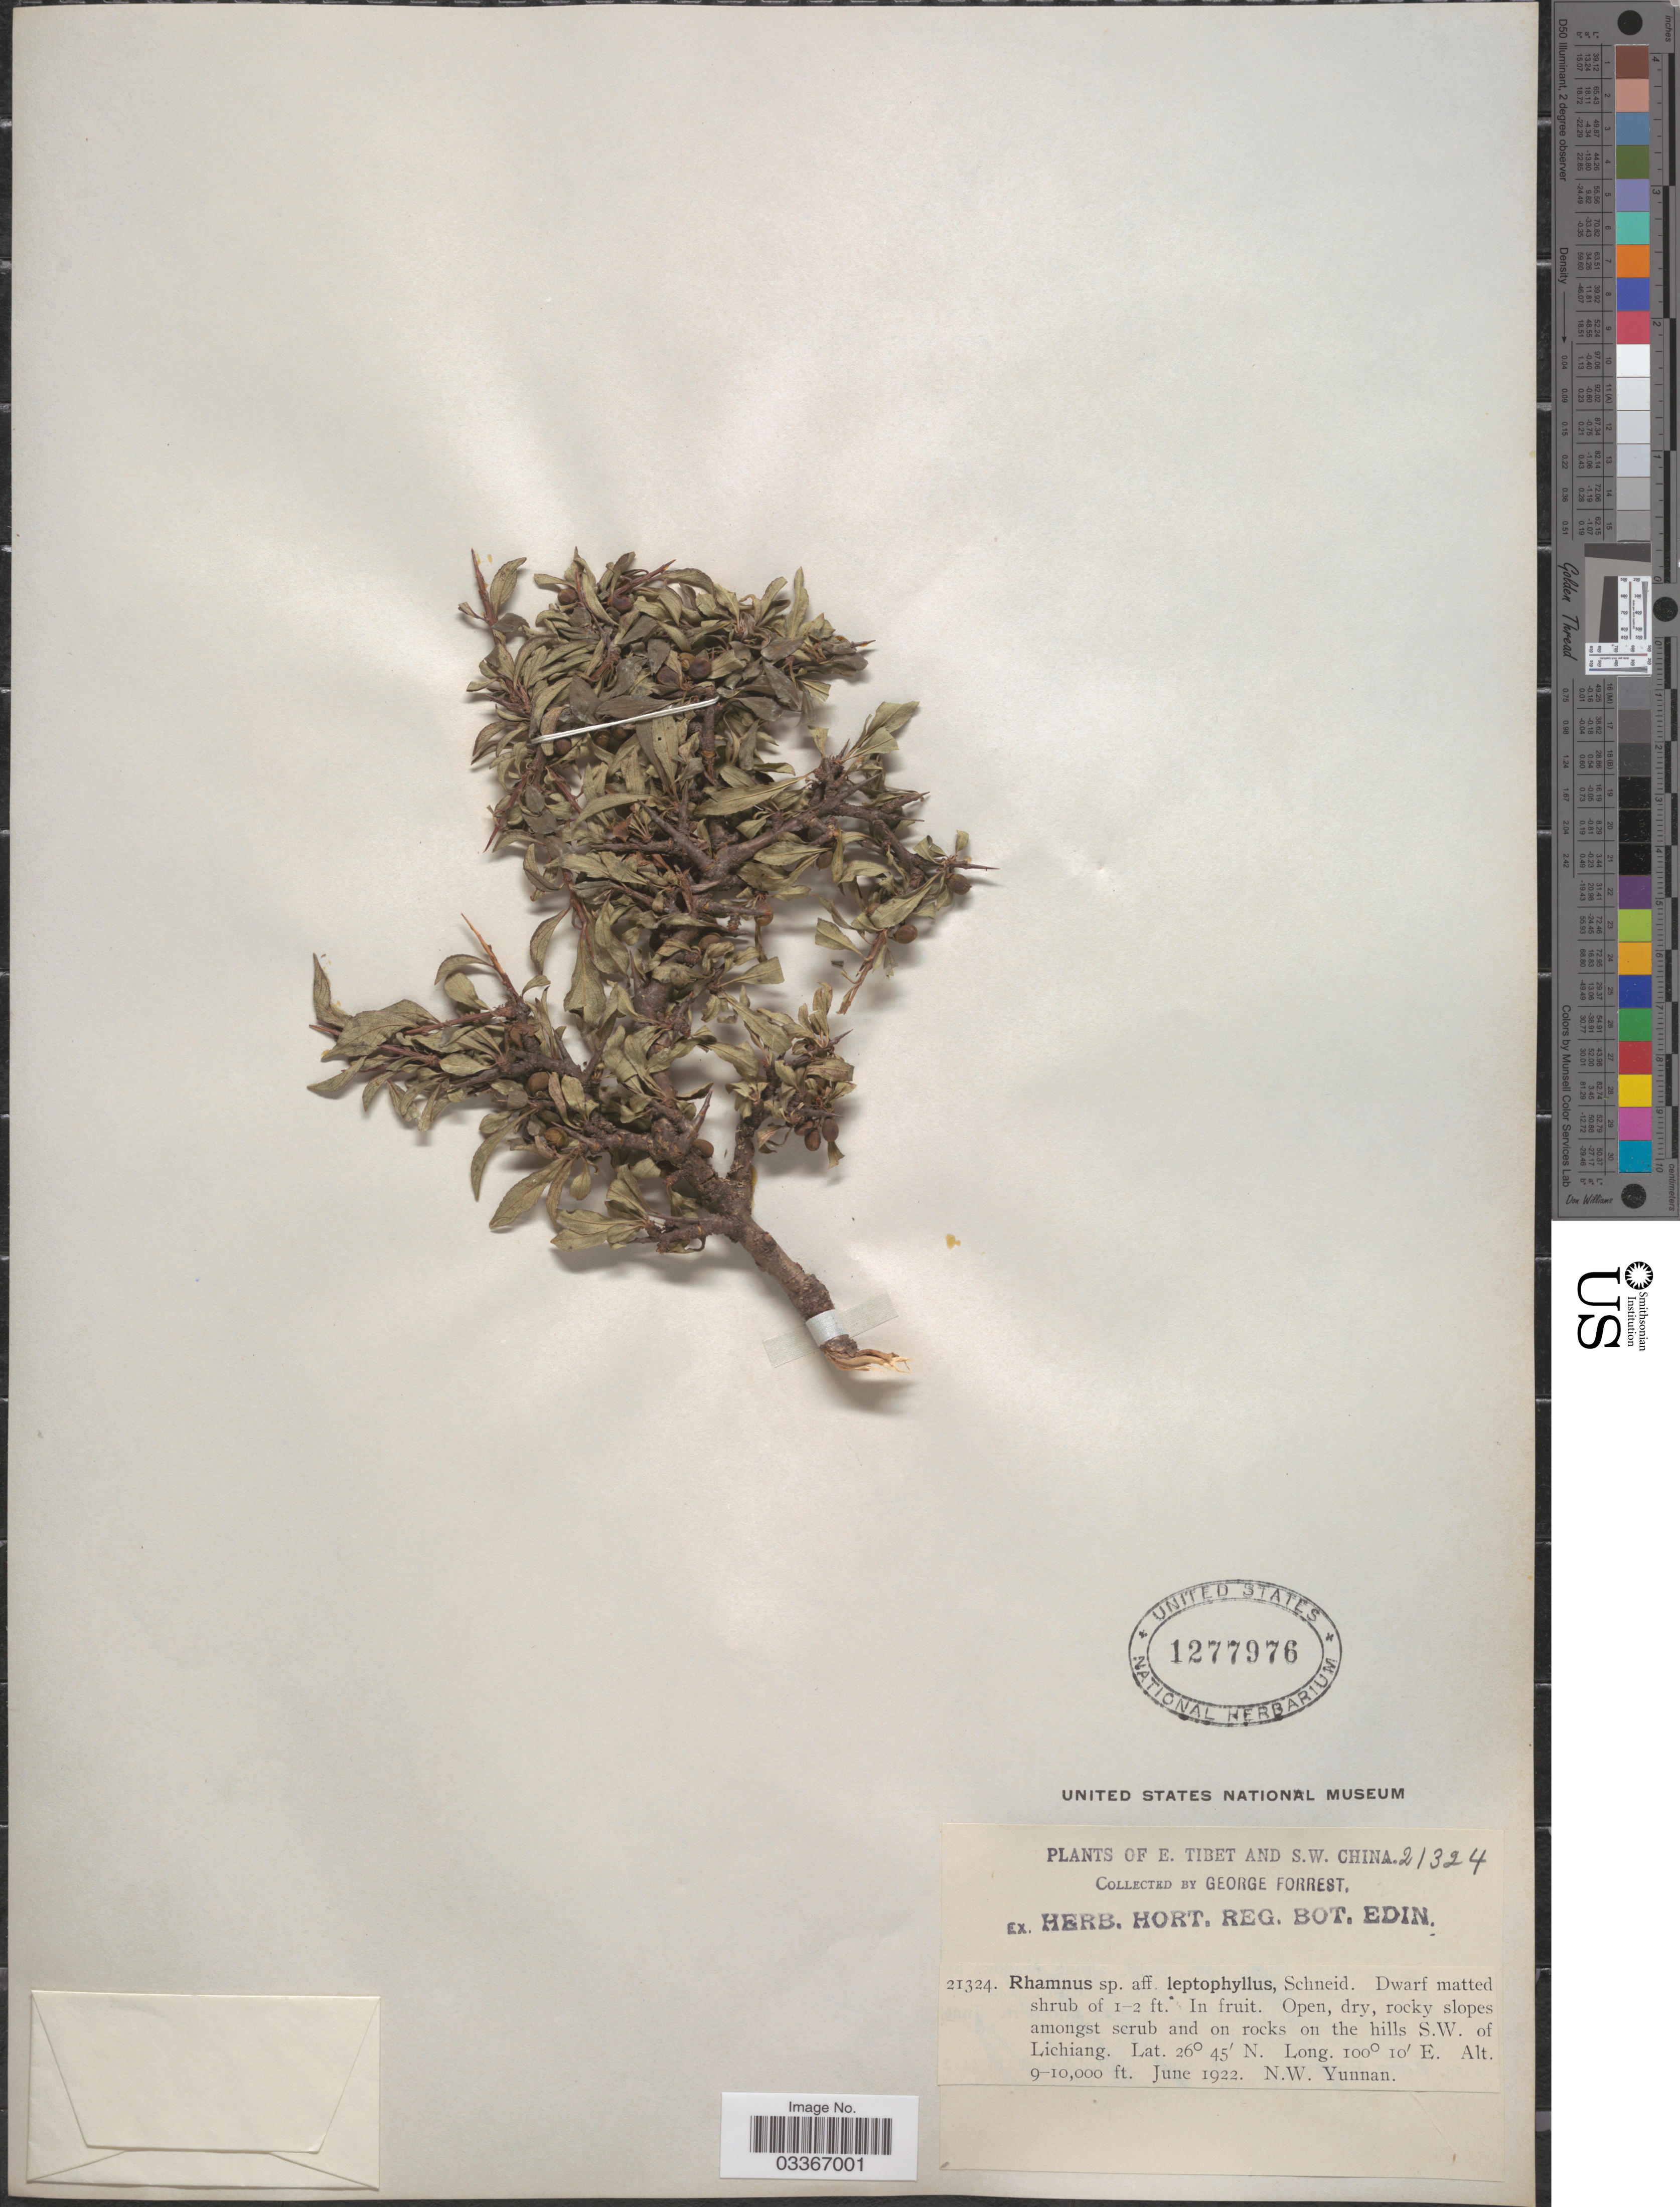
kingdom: Plantae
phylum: Tracheophyta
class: Magnoliopsida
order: Rosales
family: Rhamnaceae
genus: Rhamnus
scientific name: Rhamnus leptophylla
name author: C.K. Schneid.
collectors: G. Forrest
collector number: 21324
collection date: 1922-06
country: China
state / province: Yunnan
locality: S. W. China. Rocky slopes amongst scrub and on rocks on the hills S.W. of Lichiang. N.W. Yunnan.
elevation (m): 2743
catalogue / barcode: US 1277976